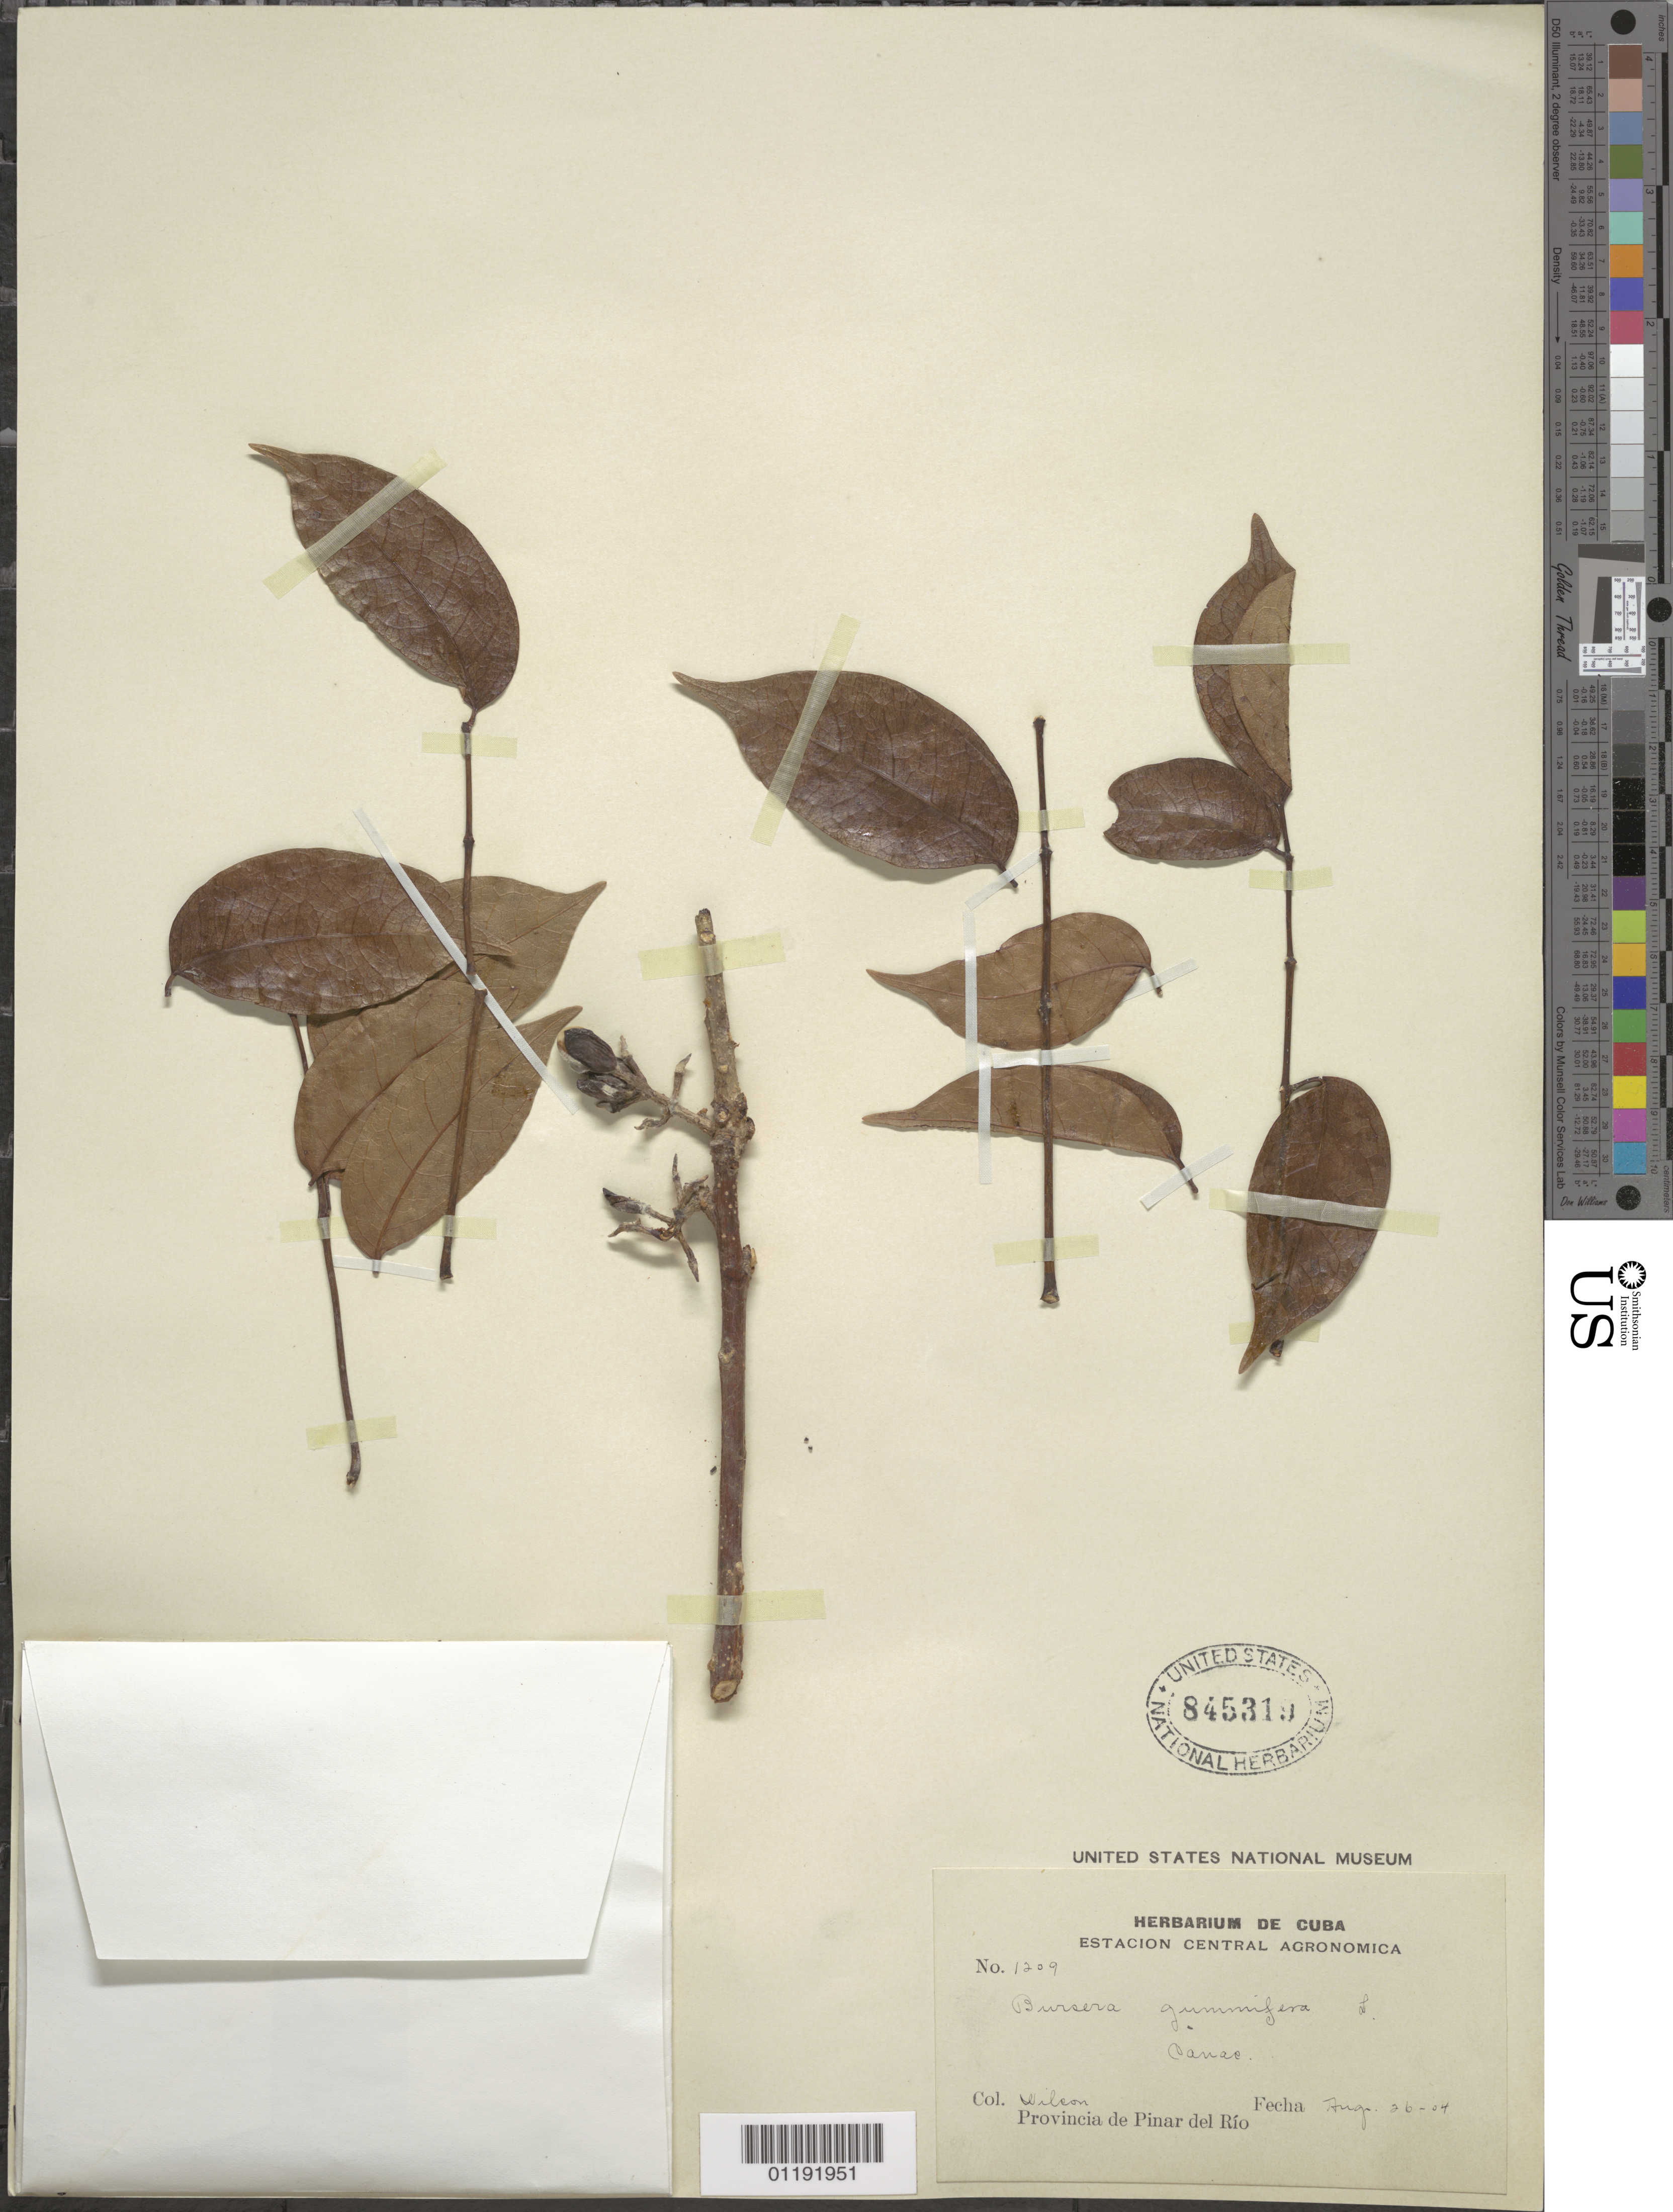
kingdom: Plantae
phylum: Tracheophyta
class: Magnoliopsida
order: Sapindales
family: Burseraceae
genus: Bursera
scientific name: Bursera simaruba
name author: (L.) Sarg.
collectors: -- Wilson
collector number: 1209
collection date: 1904-08-26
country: Cuba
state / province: Pinar del Rio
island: Cuba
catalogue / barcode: US 845319